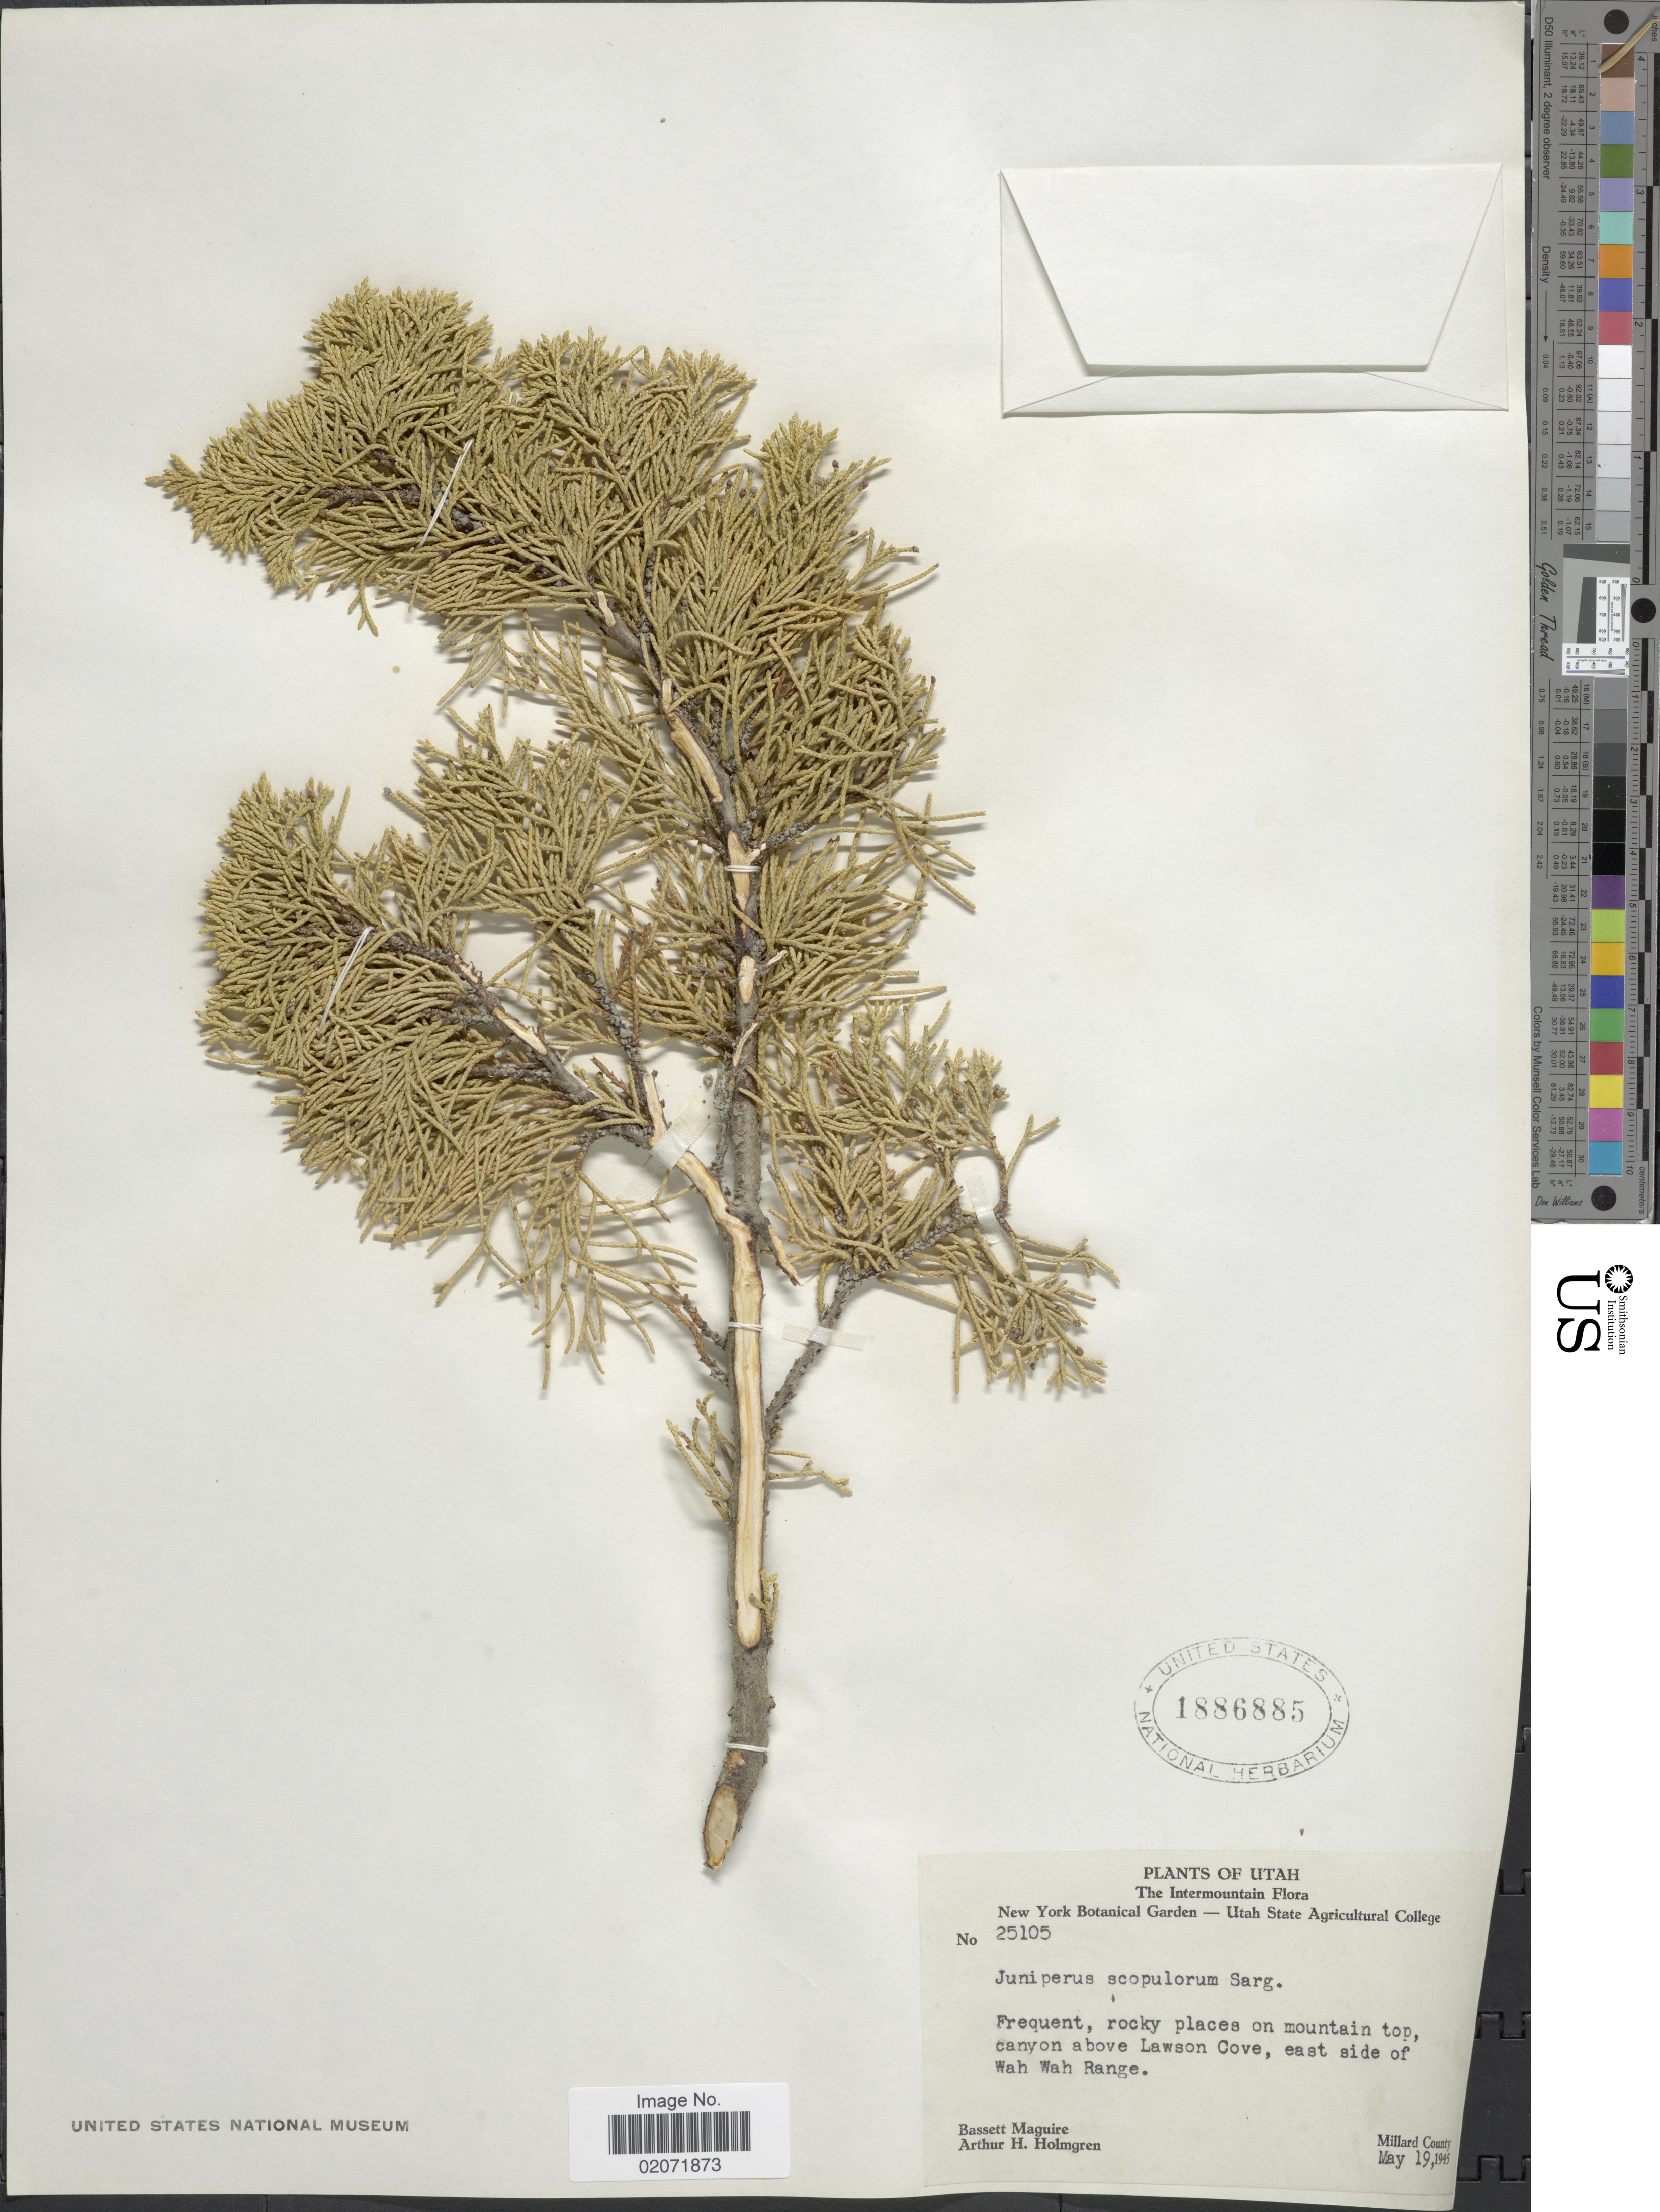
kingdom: Plantae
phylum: Tracheophyta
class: Pinopsida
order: Pinales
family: Cupressaceae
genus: Juniperus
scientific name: Juniperus scopulorum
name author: Sarg.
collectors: B. Maguire & A. H. Holmgren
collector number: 25105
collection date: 1945-05-19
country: United States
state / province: Utah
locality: The Intermountain, Frequent, rocky places on mountain top, canyon above Lawson Cove, east side of Wah Wah Range, Millard County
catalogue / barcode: US 1886885